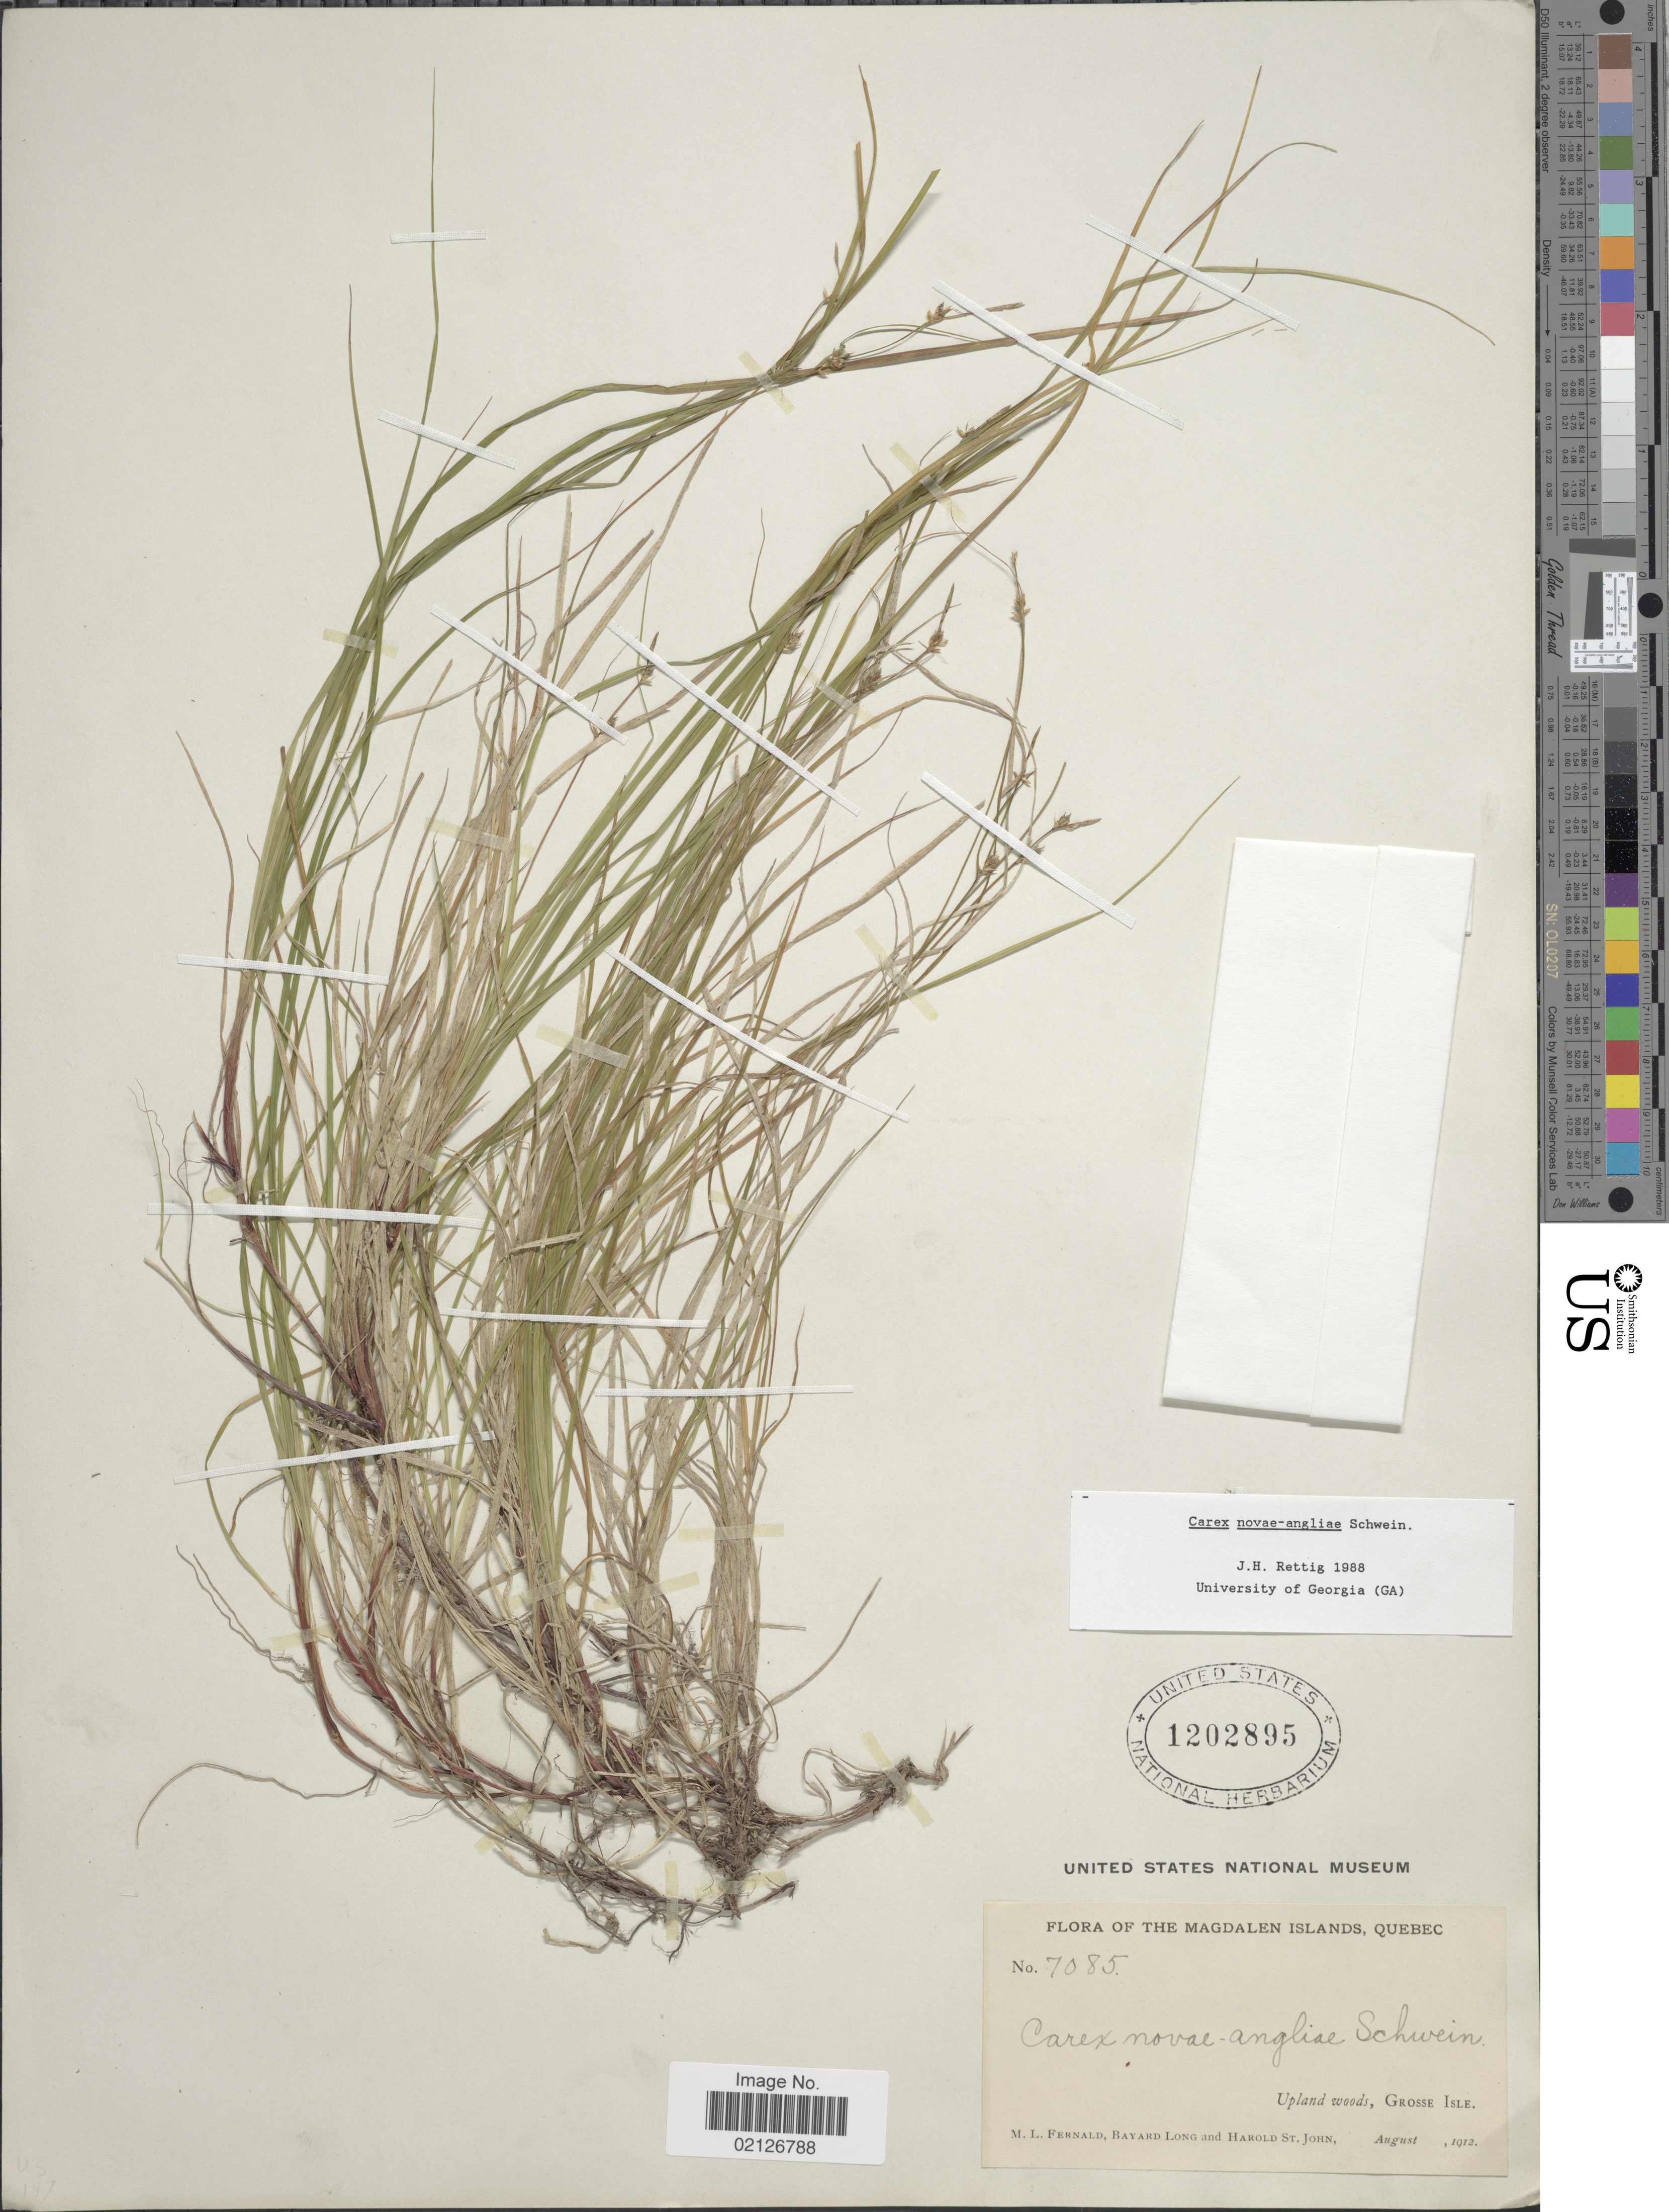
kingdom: Plantae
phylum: Tracheophyta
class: Liliopsida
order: Poales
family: Cyperaceae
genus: Carex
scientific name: Carex novae-angliae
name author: Schwein.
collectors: M. L. Fernald, B. Long & H. St. John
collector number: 70856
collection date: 1912-08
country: Canada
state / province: Quebec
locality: Magdalen Islands, upland woods, Grosse Isle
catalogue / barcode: US 1202895